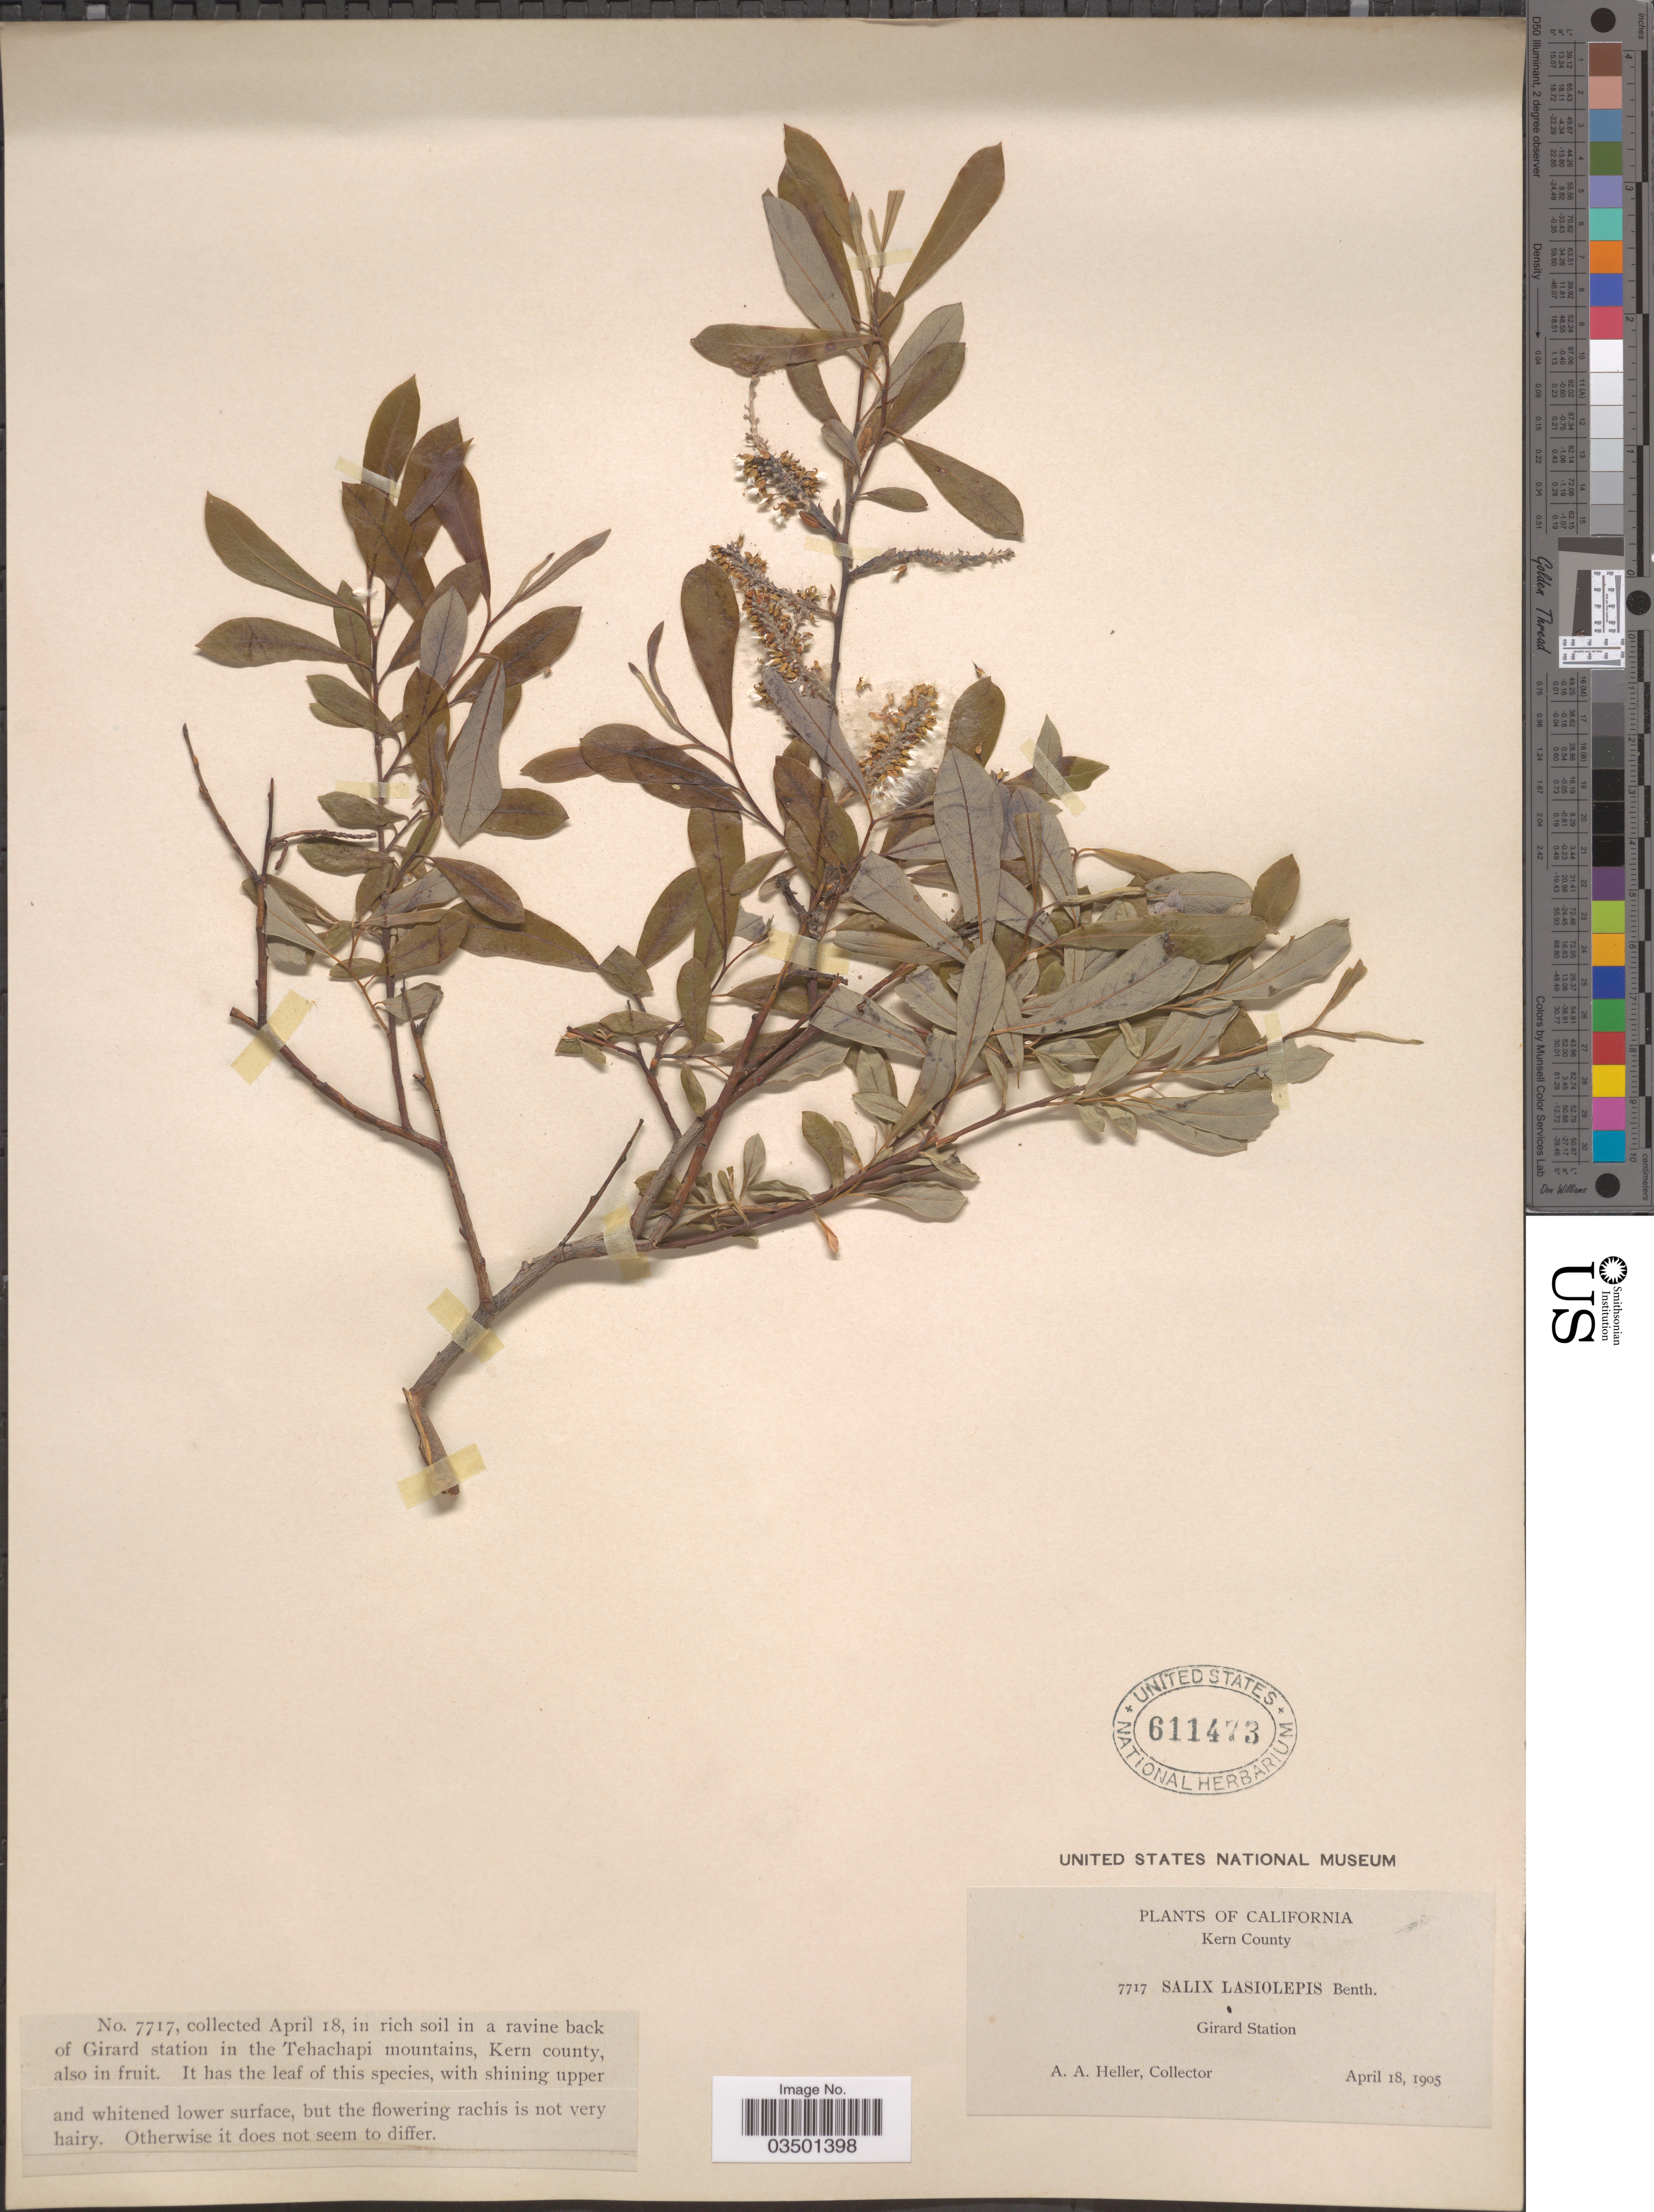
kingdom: Plantae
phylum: Tracheophyta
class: Magnoliopsida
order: Malpighiales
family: Salicaceae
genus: Salix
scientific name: Salix lasiolepis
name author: Benth.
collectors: A. A. Heller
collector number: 7717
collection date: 1905-04-18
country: United States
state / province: California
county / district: Kern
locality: In rich soil in a ravine back of Girard station in the Tehachapi mountains, Kern county.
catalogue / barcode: US 611473